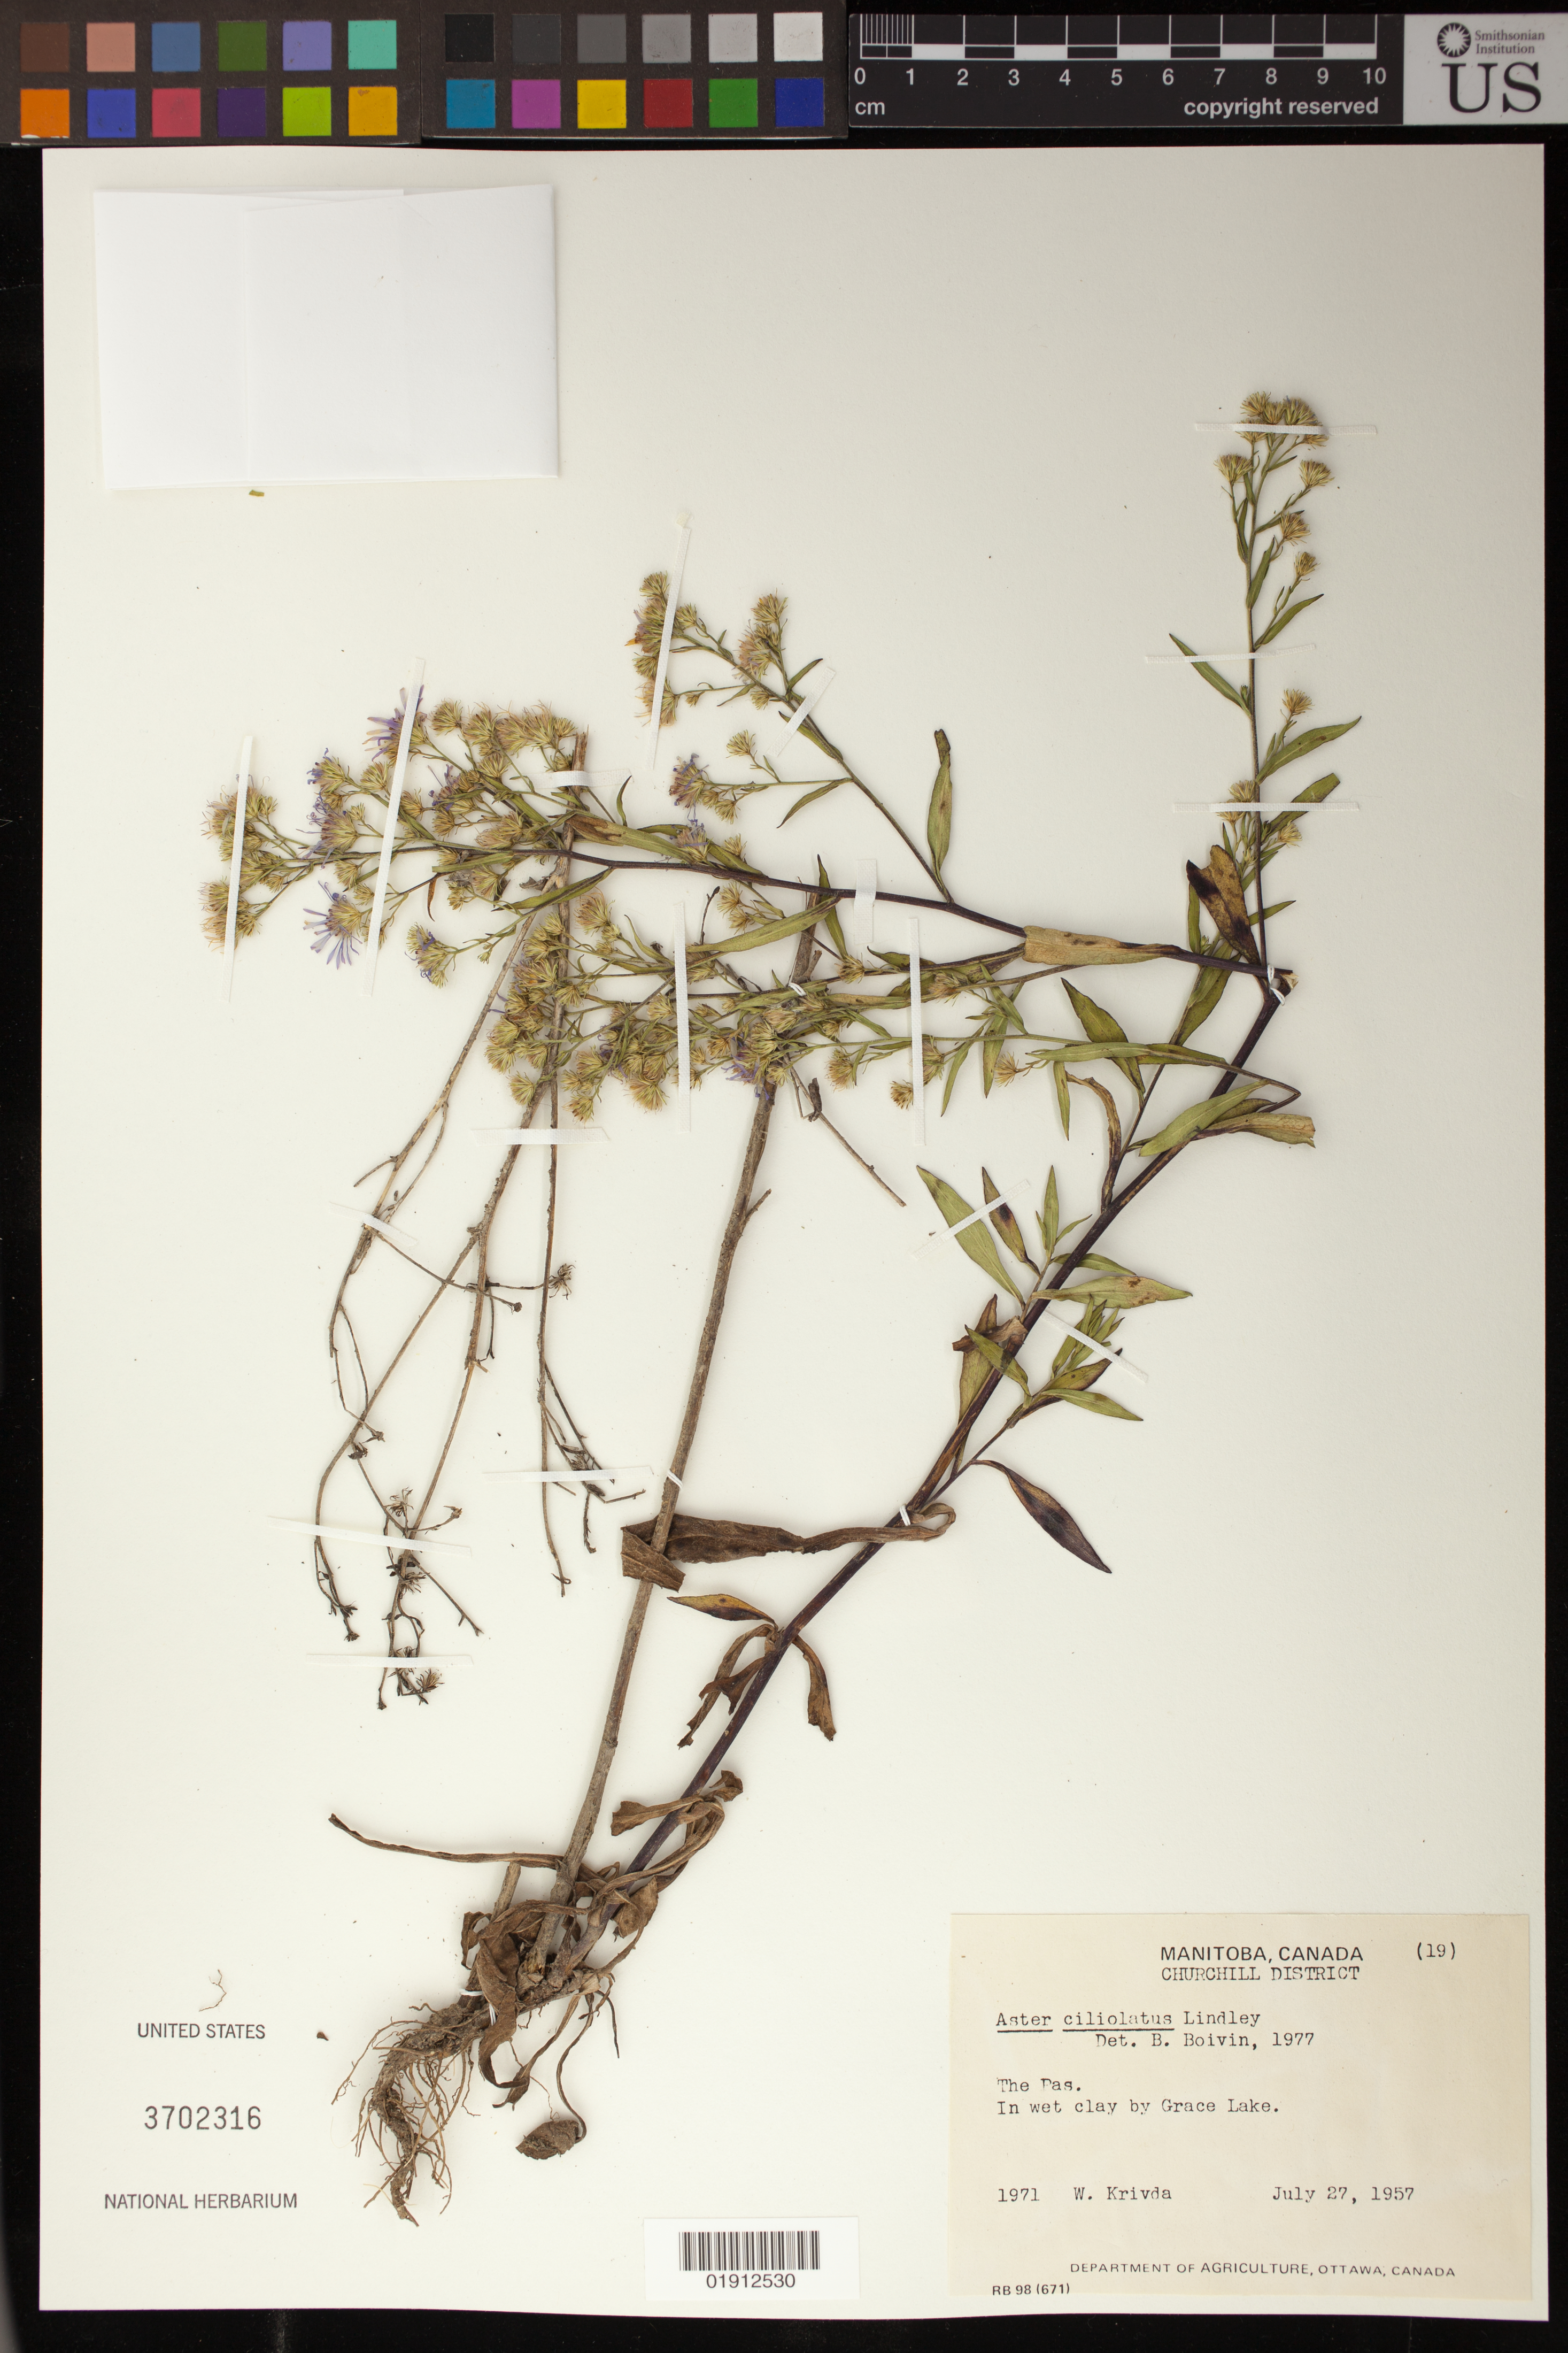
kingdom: Plantae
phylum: Tracheophyta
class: Magnoliopsida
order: Asterales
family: Asteraceae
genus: Symphyotrichum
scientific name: Symphyotrichum ciliolatum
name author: (Lindl.) Á. Löve & D. Löve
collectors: W. Krivda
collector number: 1971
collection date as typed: July 27, 1957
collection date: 1957-07-27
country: Canada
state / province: Manitoba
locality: Churchill District, The Pas. In wet clay by Grace Lake.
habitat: In wet clay by lake.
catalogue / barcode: US 3702316